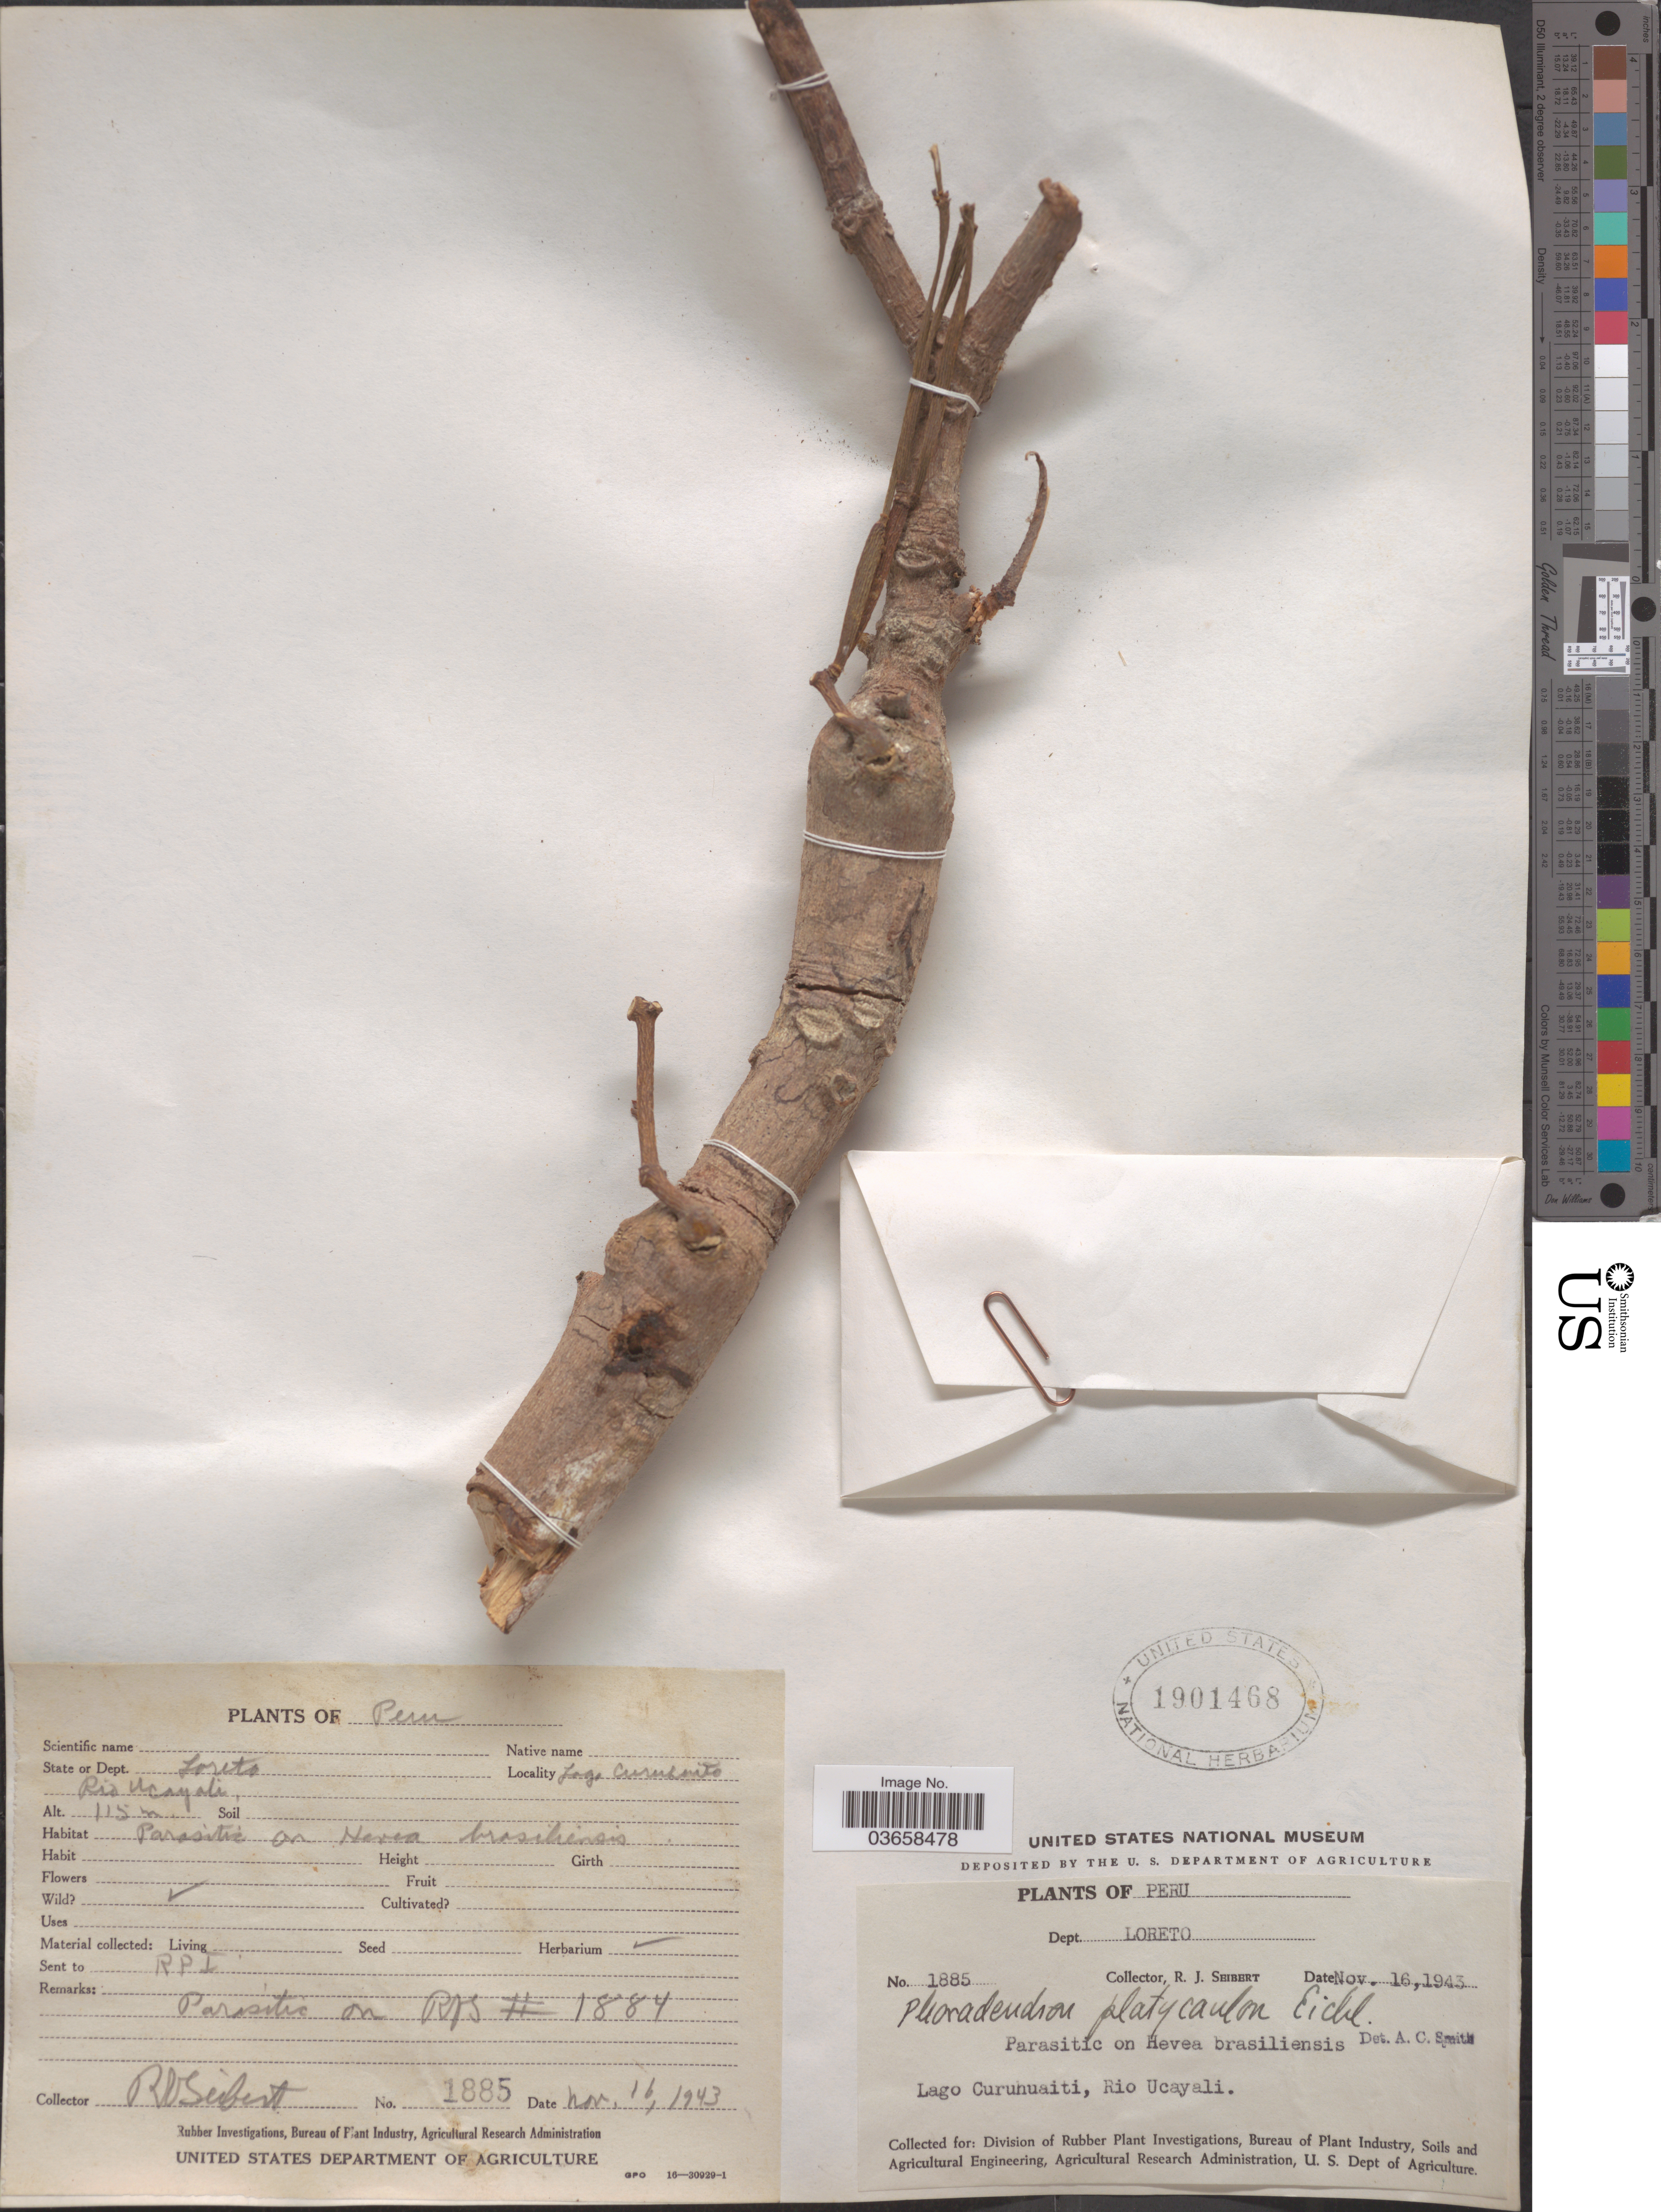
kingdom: Plantae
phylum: Tracheophyta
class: Magnoliopsida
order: Santalales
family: Viscaceae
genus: Phoradendron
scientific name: Phoradendron platycaulon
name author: Eichler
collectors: R. J. Seibert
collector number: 1885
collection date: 1943-11-16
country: Peru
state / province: Loreto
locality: Dept. Loreto. Lago Curuhuaiti, Rio Ucayali.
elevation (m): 115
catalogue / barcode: US 1901468